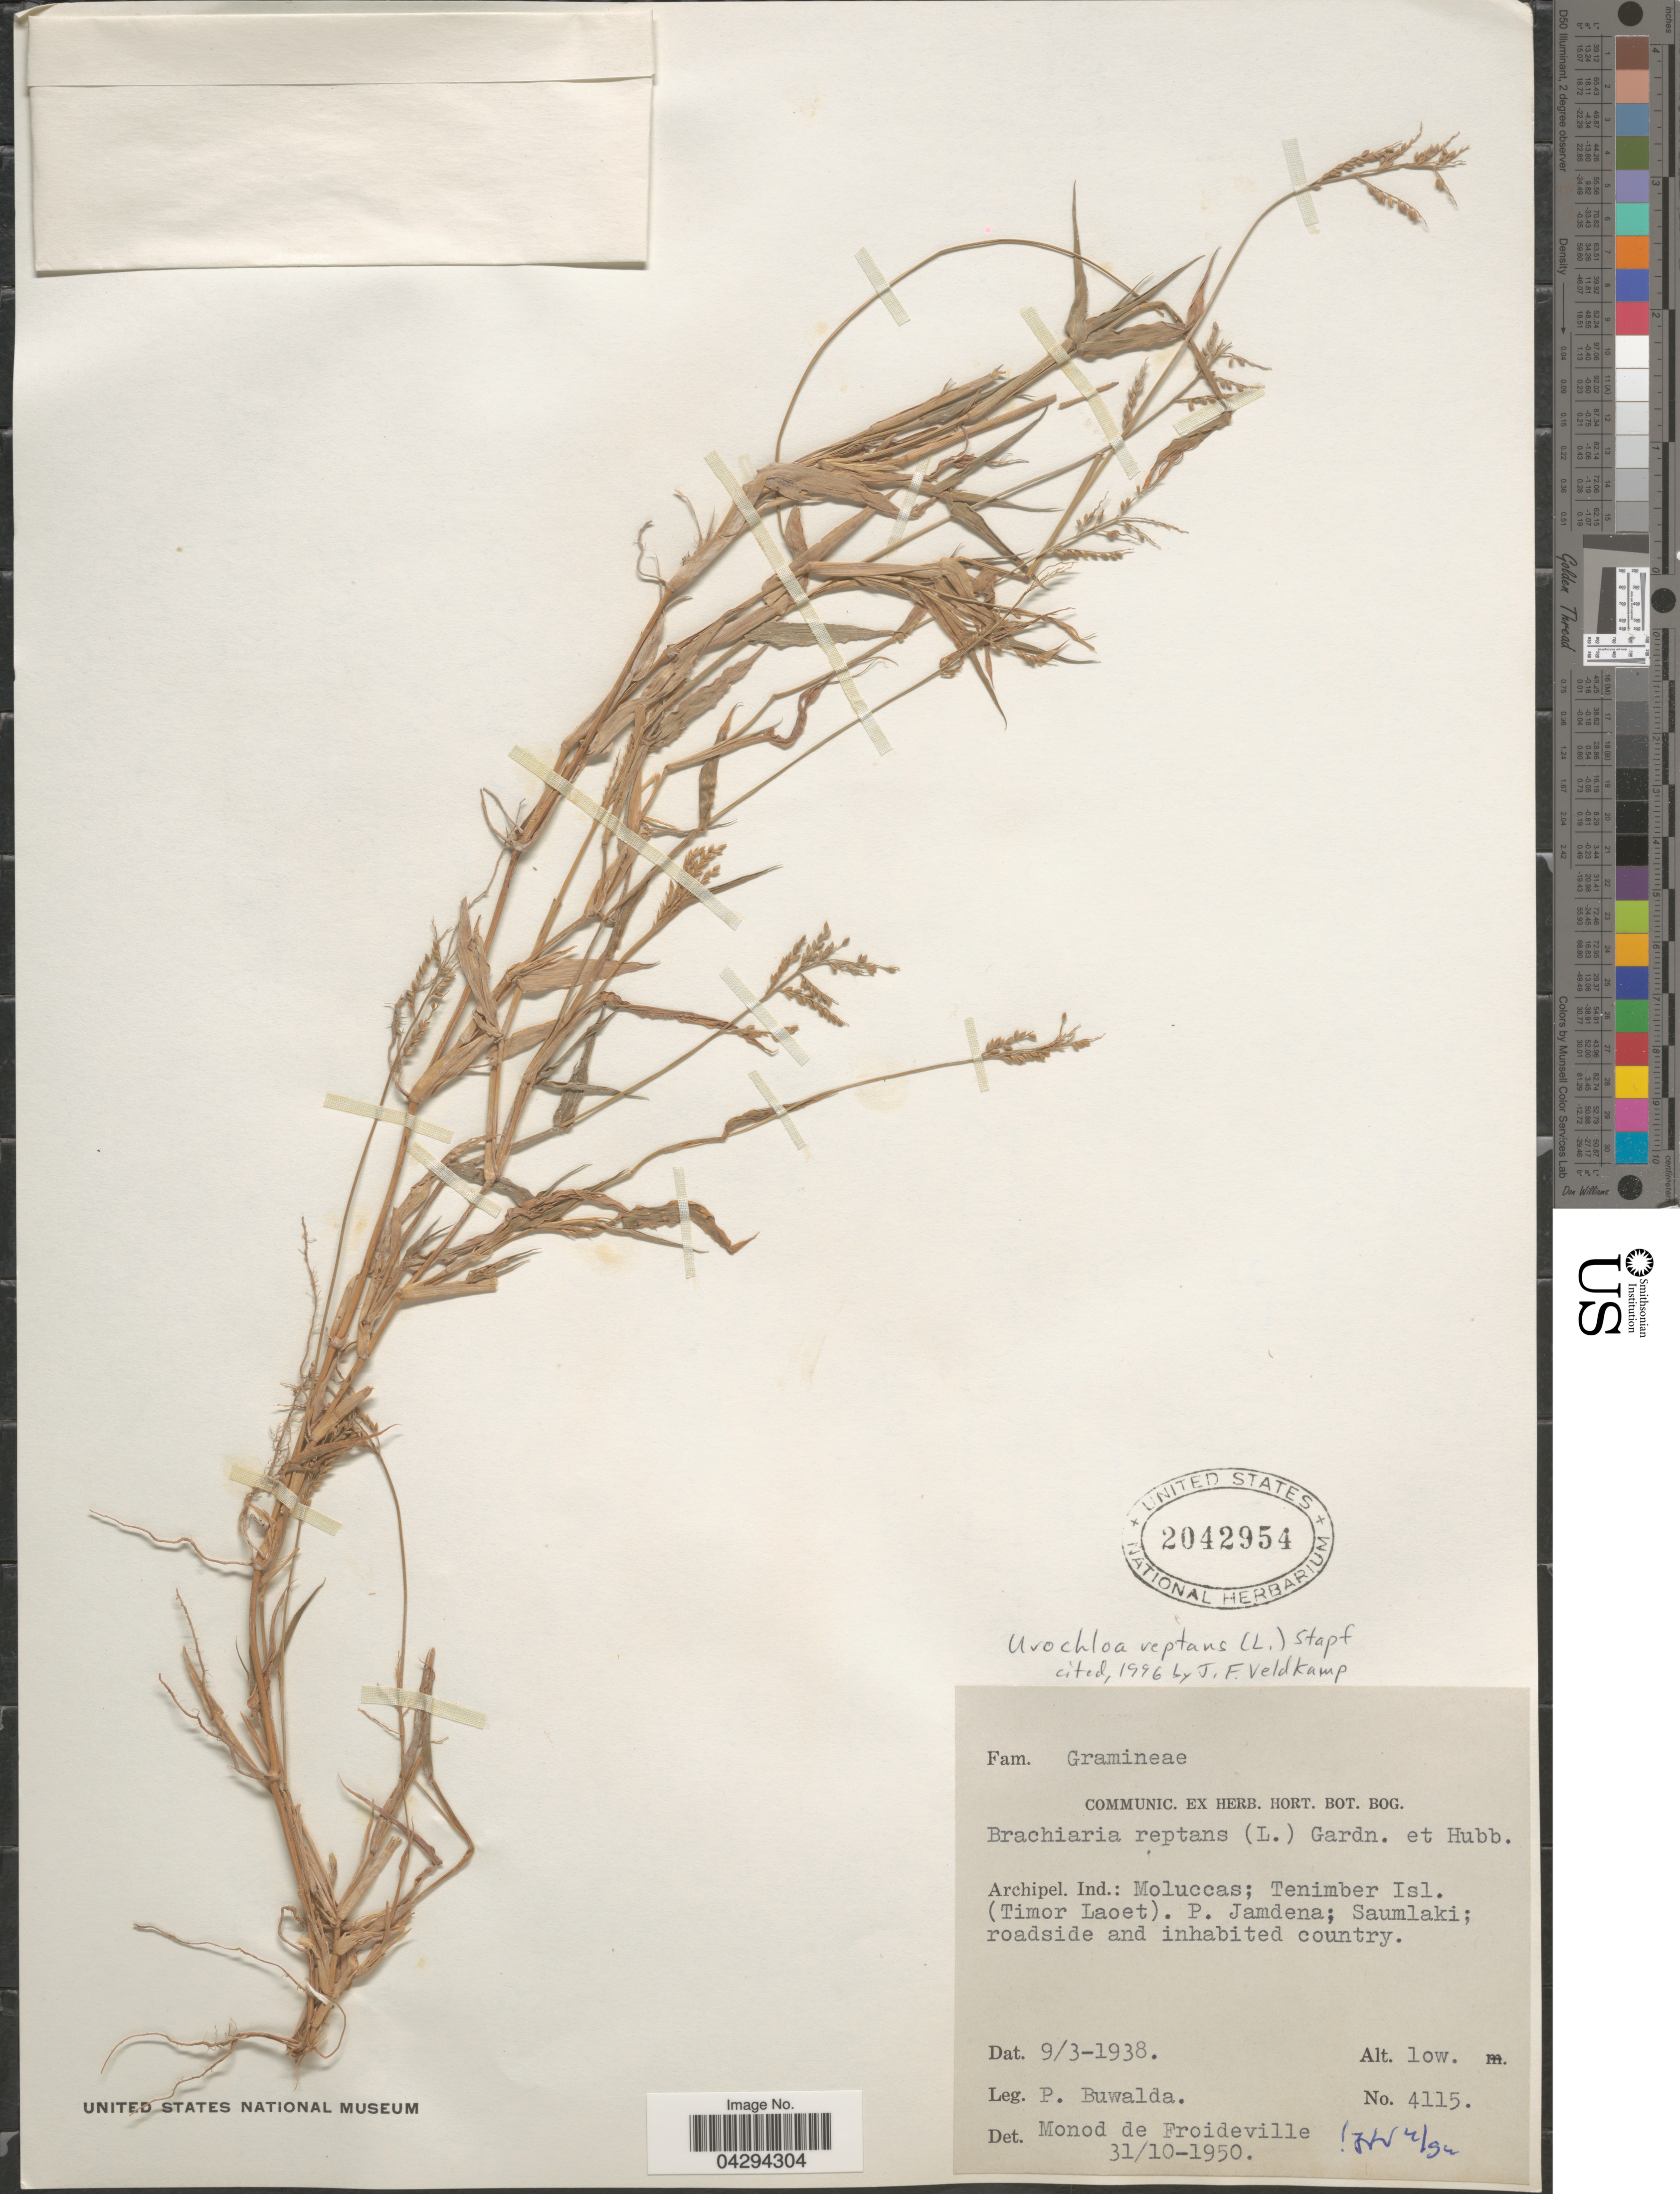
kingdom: Plantae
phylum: Tracheophyta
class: Liliopsida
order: Poales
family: Poaceae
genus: Urochloa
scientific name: Urochloa reptans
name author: (L.) Stapf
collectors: P. Buwalda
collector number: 4115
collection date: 1938-03-09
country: Indonesia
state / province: Maluku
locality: Archipel. Ind.: Moluccas; Tenimber Isl. (Timor Laoet). P. Jamdena; Saumlaki; roadside and inhabited country.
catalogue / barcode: US 2042954